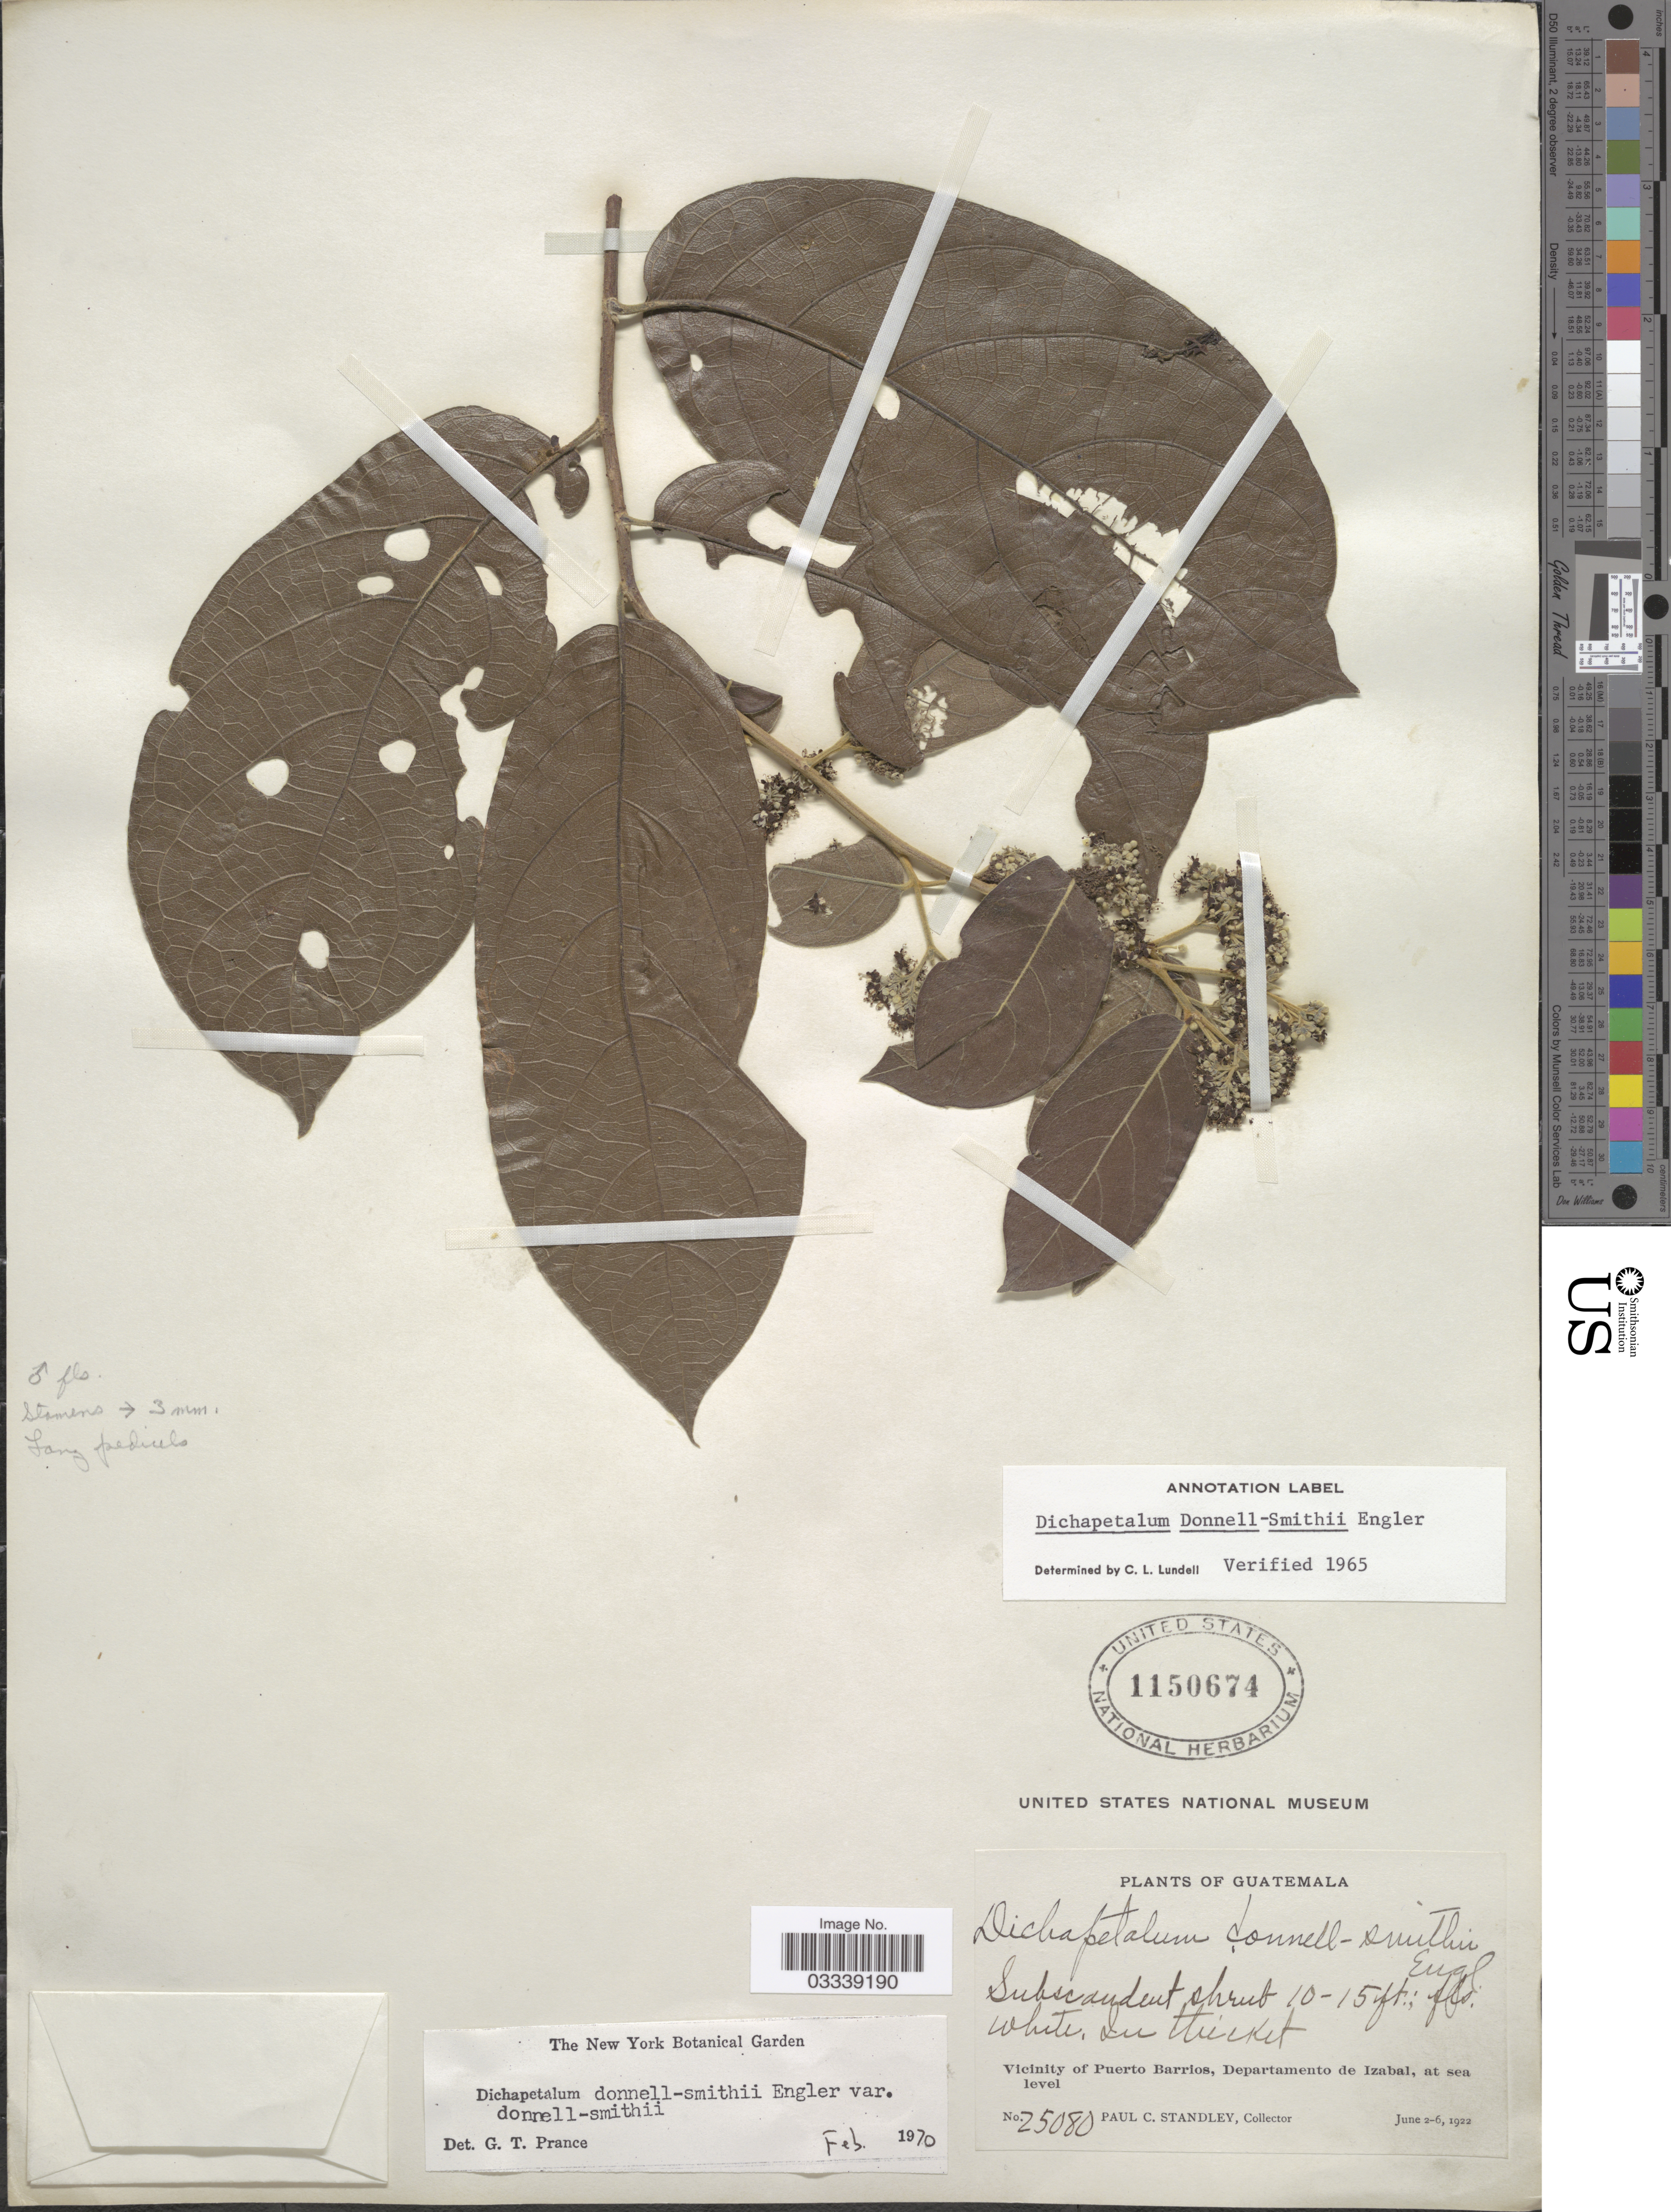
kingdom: Plantae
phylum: Tracheophyta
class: Magnoliopsida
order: Malpighiales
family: Dichapetalaceae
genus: Dichapetalum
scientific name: Dichapetalum donnell-smithii var. donnell-smithii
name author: Engl.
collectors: P. C. Standley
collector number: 25080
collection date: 1922-06-02/1922-06-06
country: Guatemala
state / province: Izabal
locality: Vicinity of Puerto Barrios, Departamento de Izabal.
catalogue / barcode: US 1150674